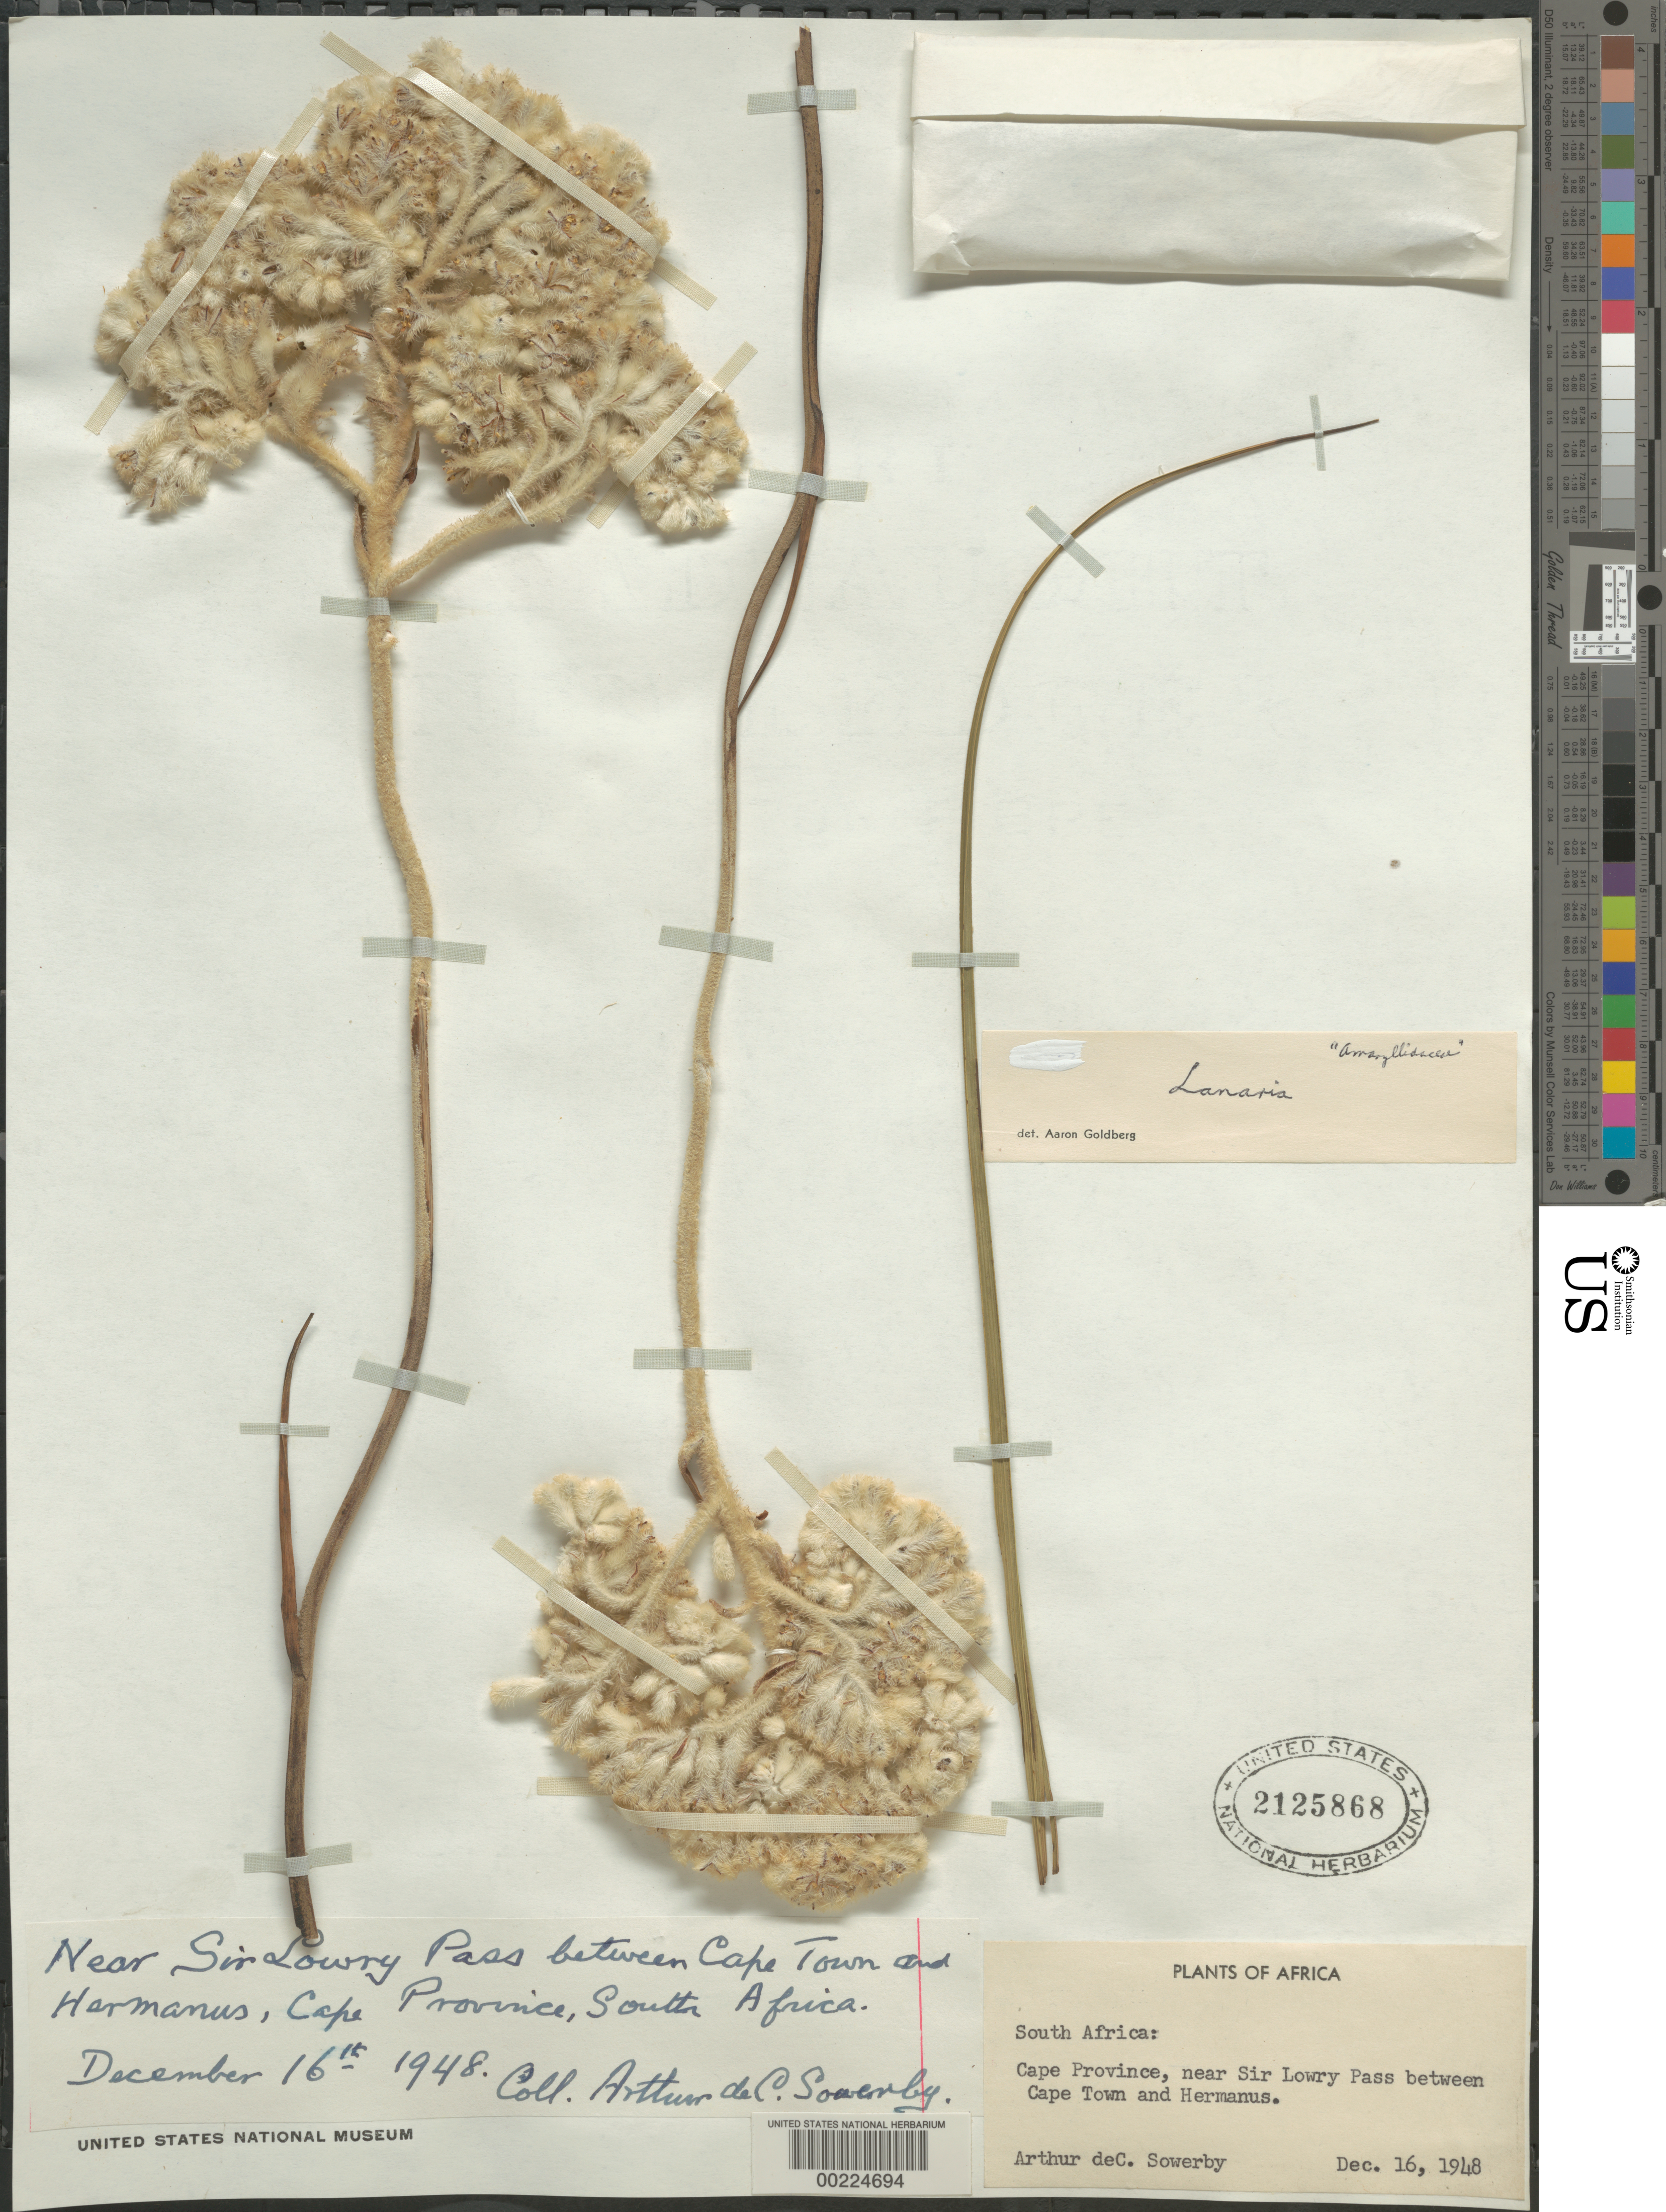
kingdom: Plantae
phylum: Tracheophyta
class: Liliopsida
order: Asparagales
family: Lanariaceae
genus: Lanaria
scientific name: Lanaria sp.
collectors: A. D. Sowerby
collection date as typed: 16 Dec 1948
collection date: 1948-12-16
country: South Africa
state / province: Western Cape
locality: Near sir lowry pass between cape town and hermanus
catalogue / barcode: US 2125868